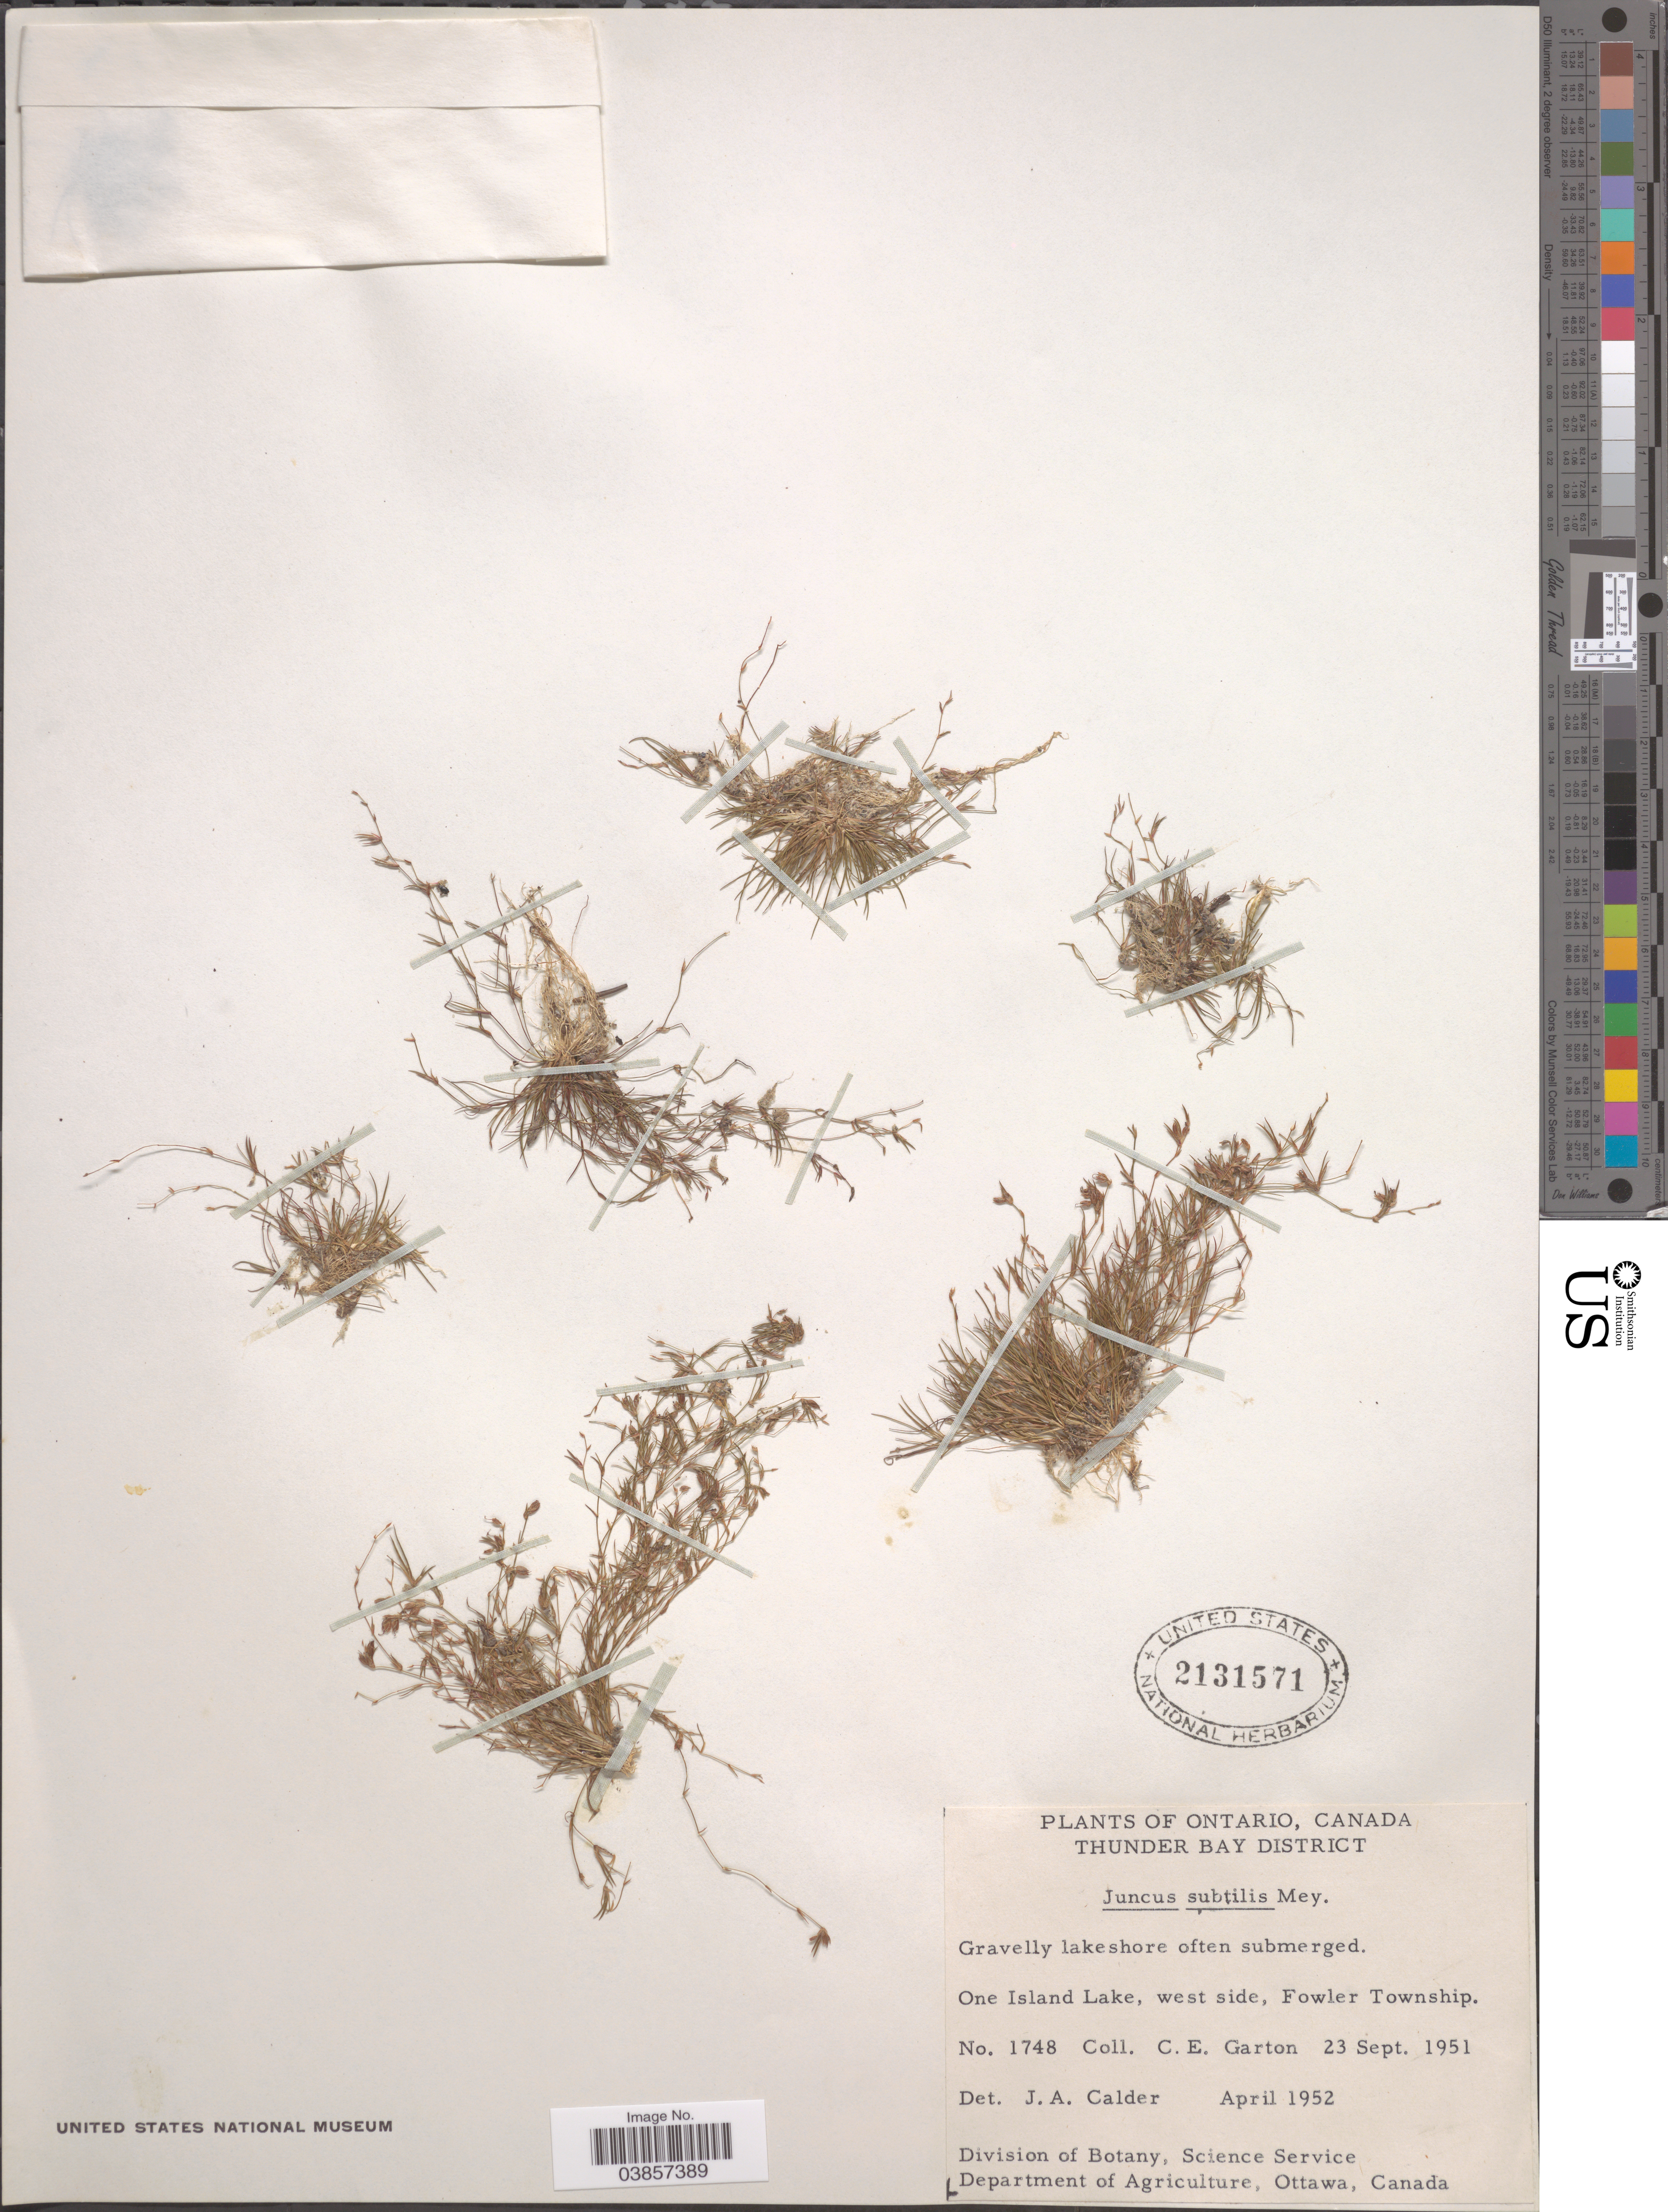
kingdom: Plantae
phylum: Tracheophyta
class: Liliopsida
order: Poales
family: Juncaceae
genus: Juncus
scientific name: Juncus subtilis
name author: E. Mey.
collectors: C. E. Garton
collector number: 1748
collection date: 1951-09-23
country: Canada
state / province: Ontario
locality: Thunder Bay District. One Island Lake, west side, Fowler Township.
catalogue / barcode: US 2131571